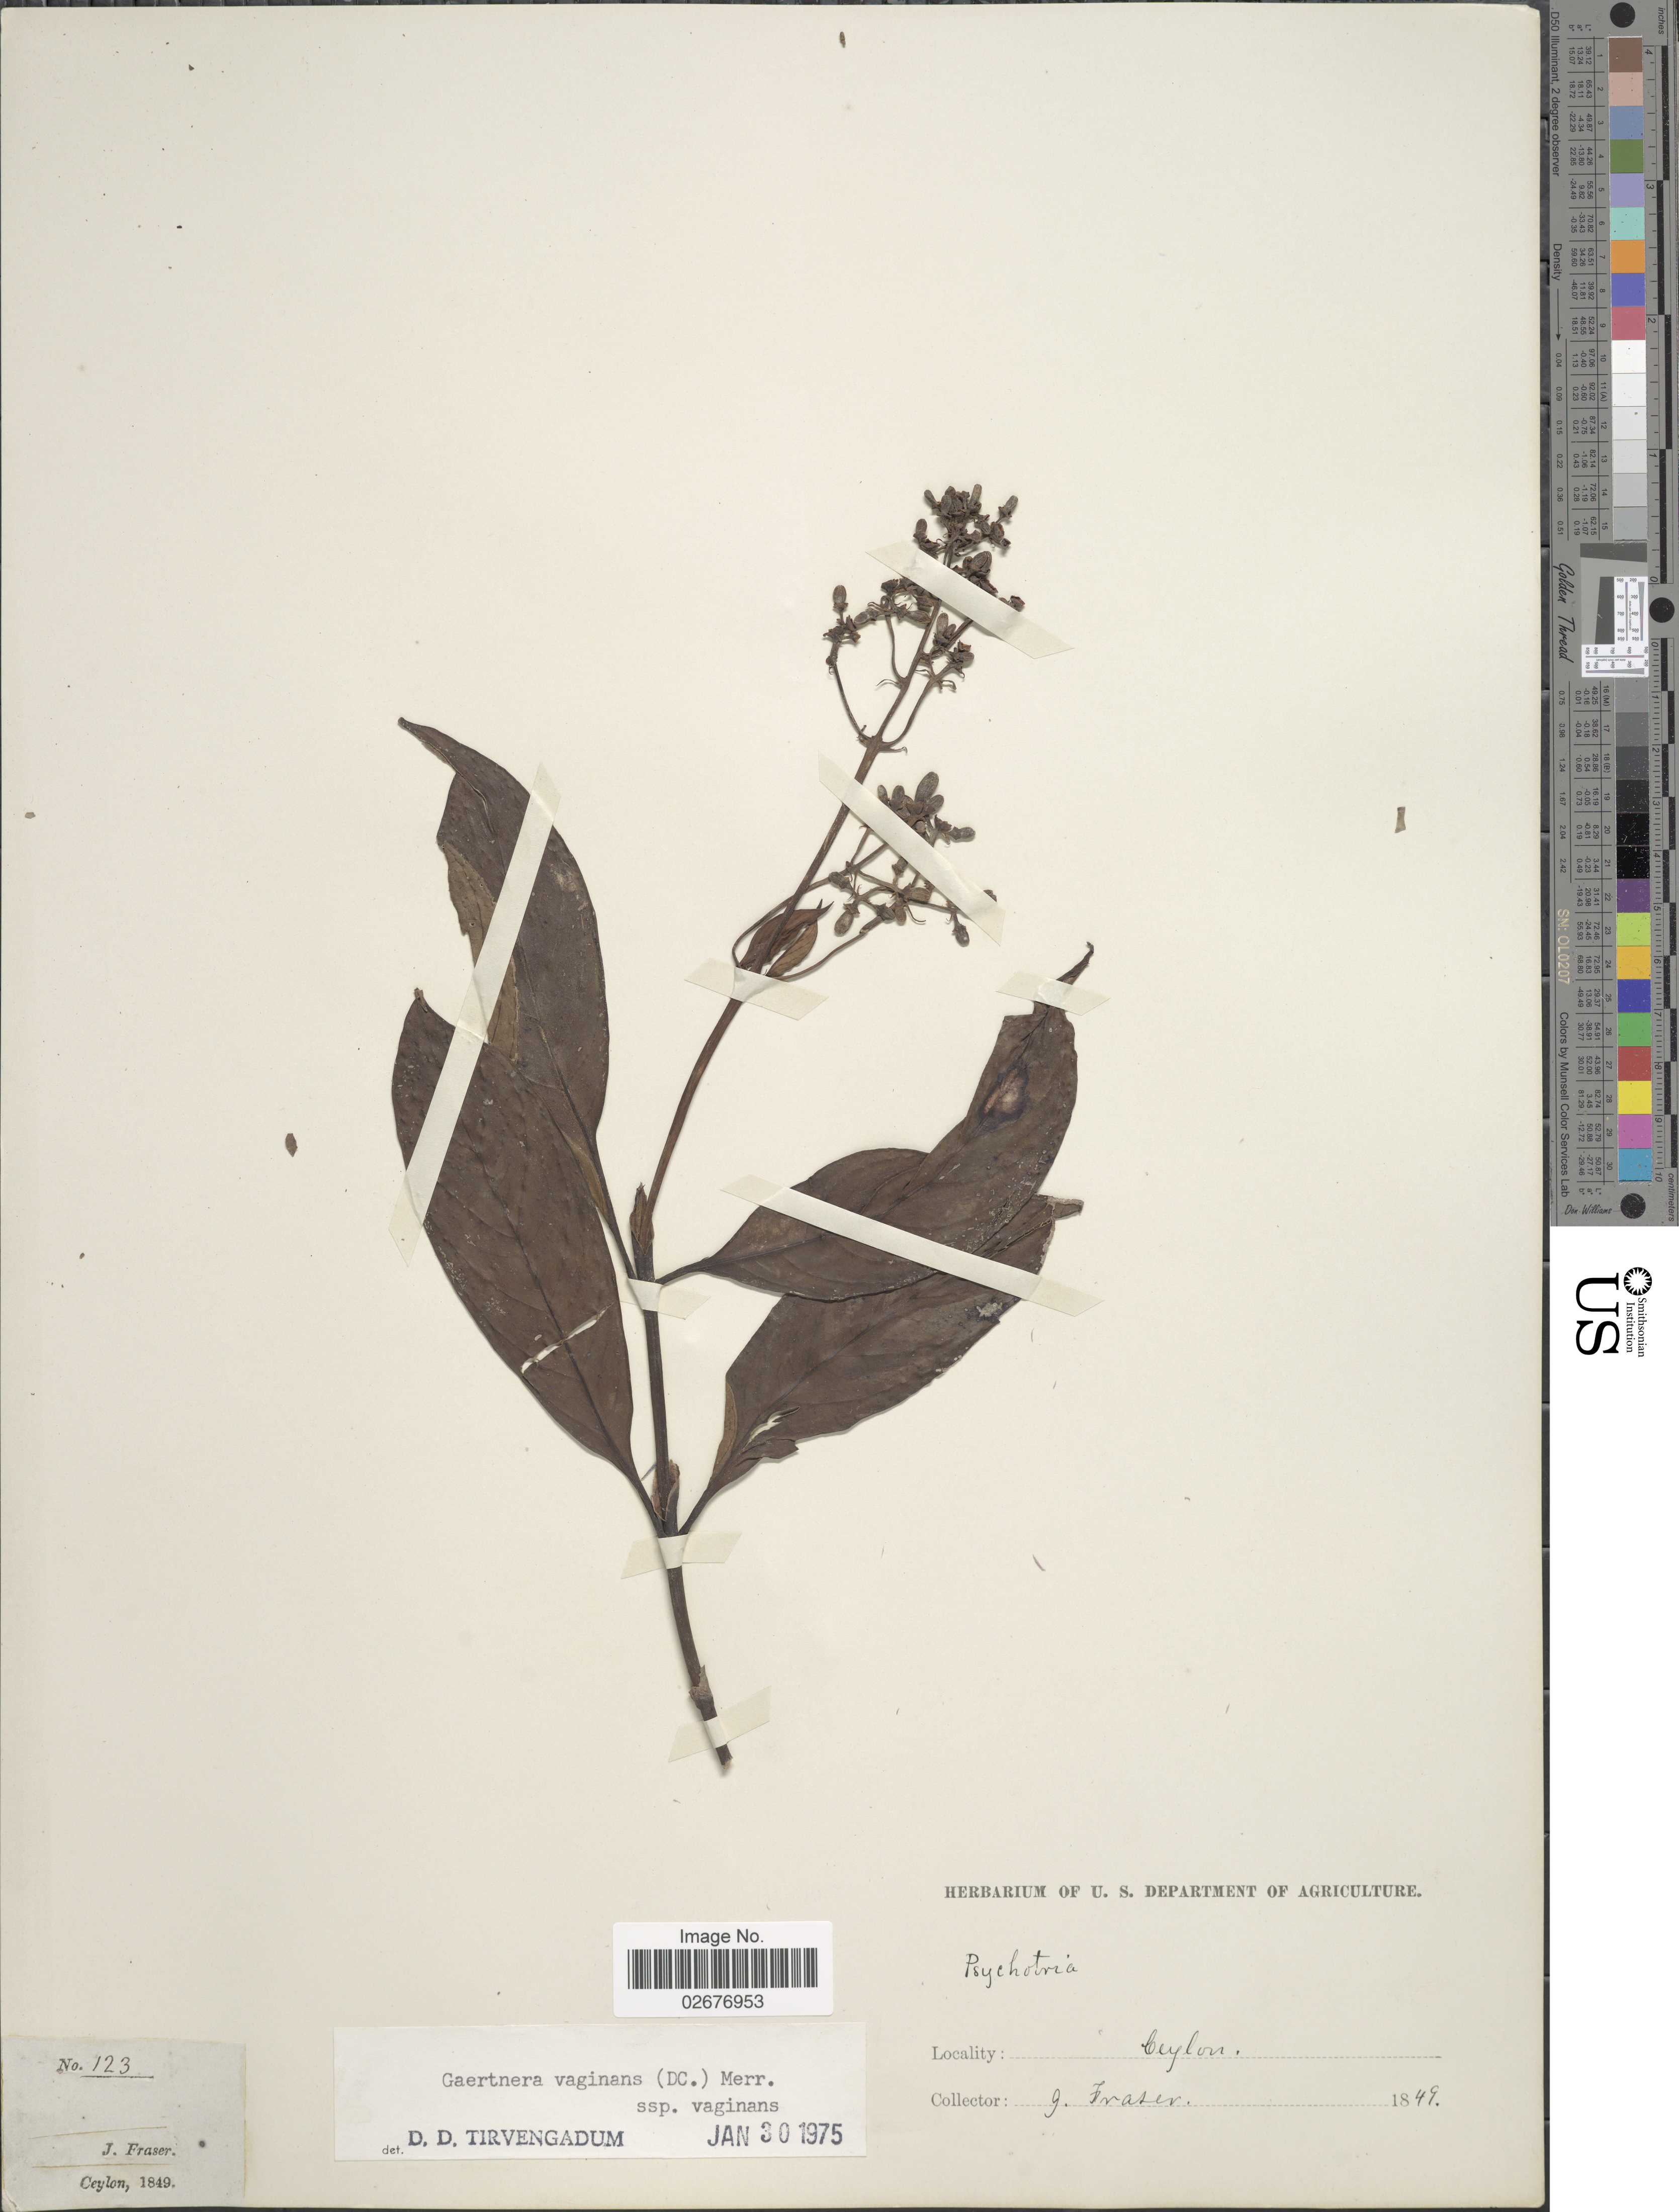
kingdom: Plantae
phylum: Tracheophyta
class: Magnoliopsida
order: Gentianales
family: Rubiaceae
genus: Gaertnera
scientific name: Gaertnera vaginans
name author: (DC.) Merr.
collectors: J. Fraser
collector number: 123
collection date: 1849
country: Sri Lanka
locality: Ceylon